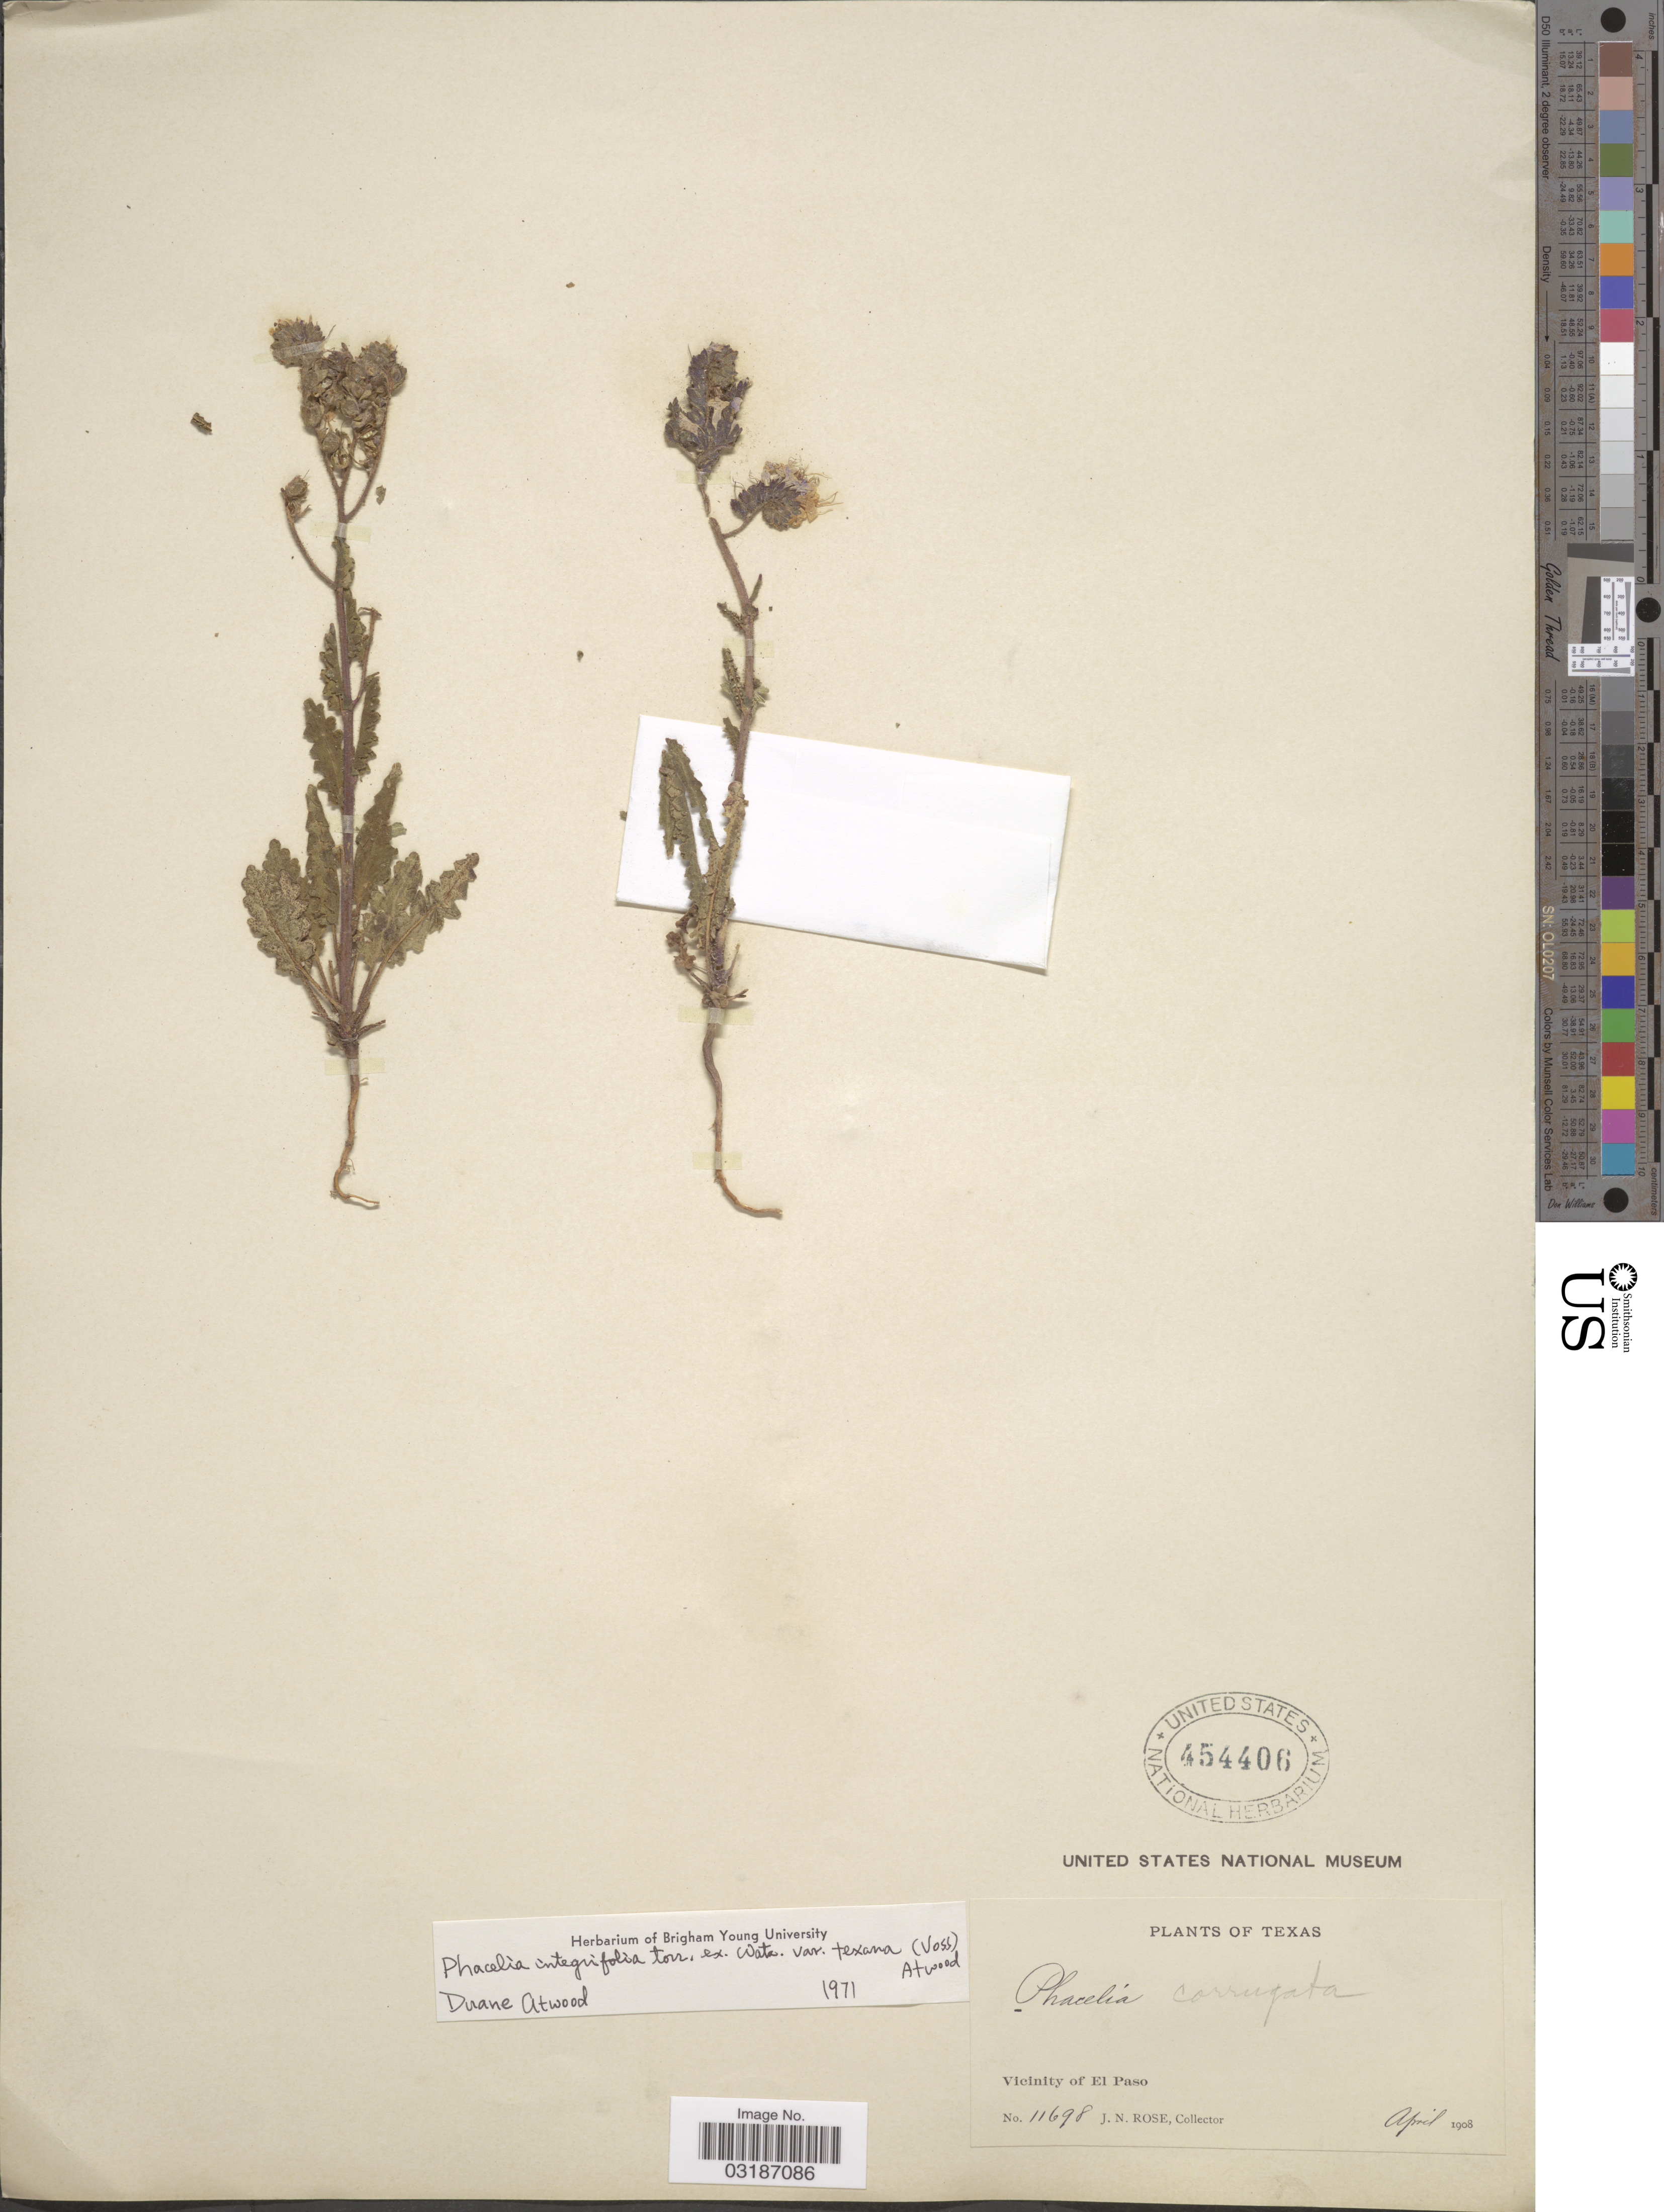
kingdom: Plantae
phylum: Tracheophyta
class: Magnoliopsida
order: Boraginales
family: Hydrophyllaceae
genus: Phacelia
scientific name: Phacelia integrifolia var. texana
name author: (J.W. Voss) N.D. Atwood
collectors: J. N. Rose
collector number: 11698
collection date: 1908-04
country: United States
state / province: Texas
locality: Vicinity of El Paso.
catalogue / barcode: US 454406